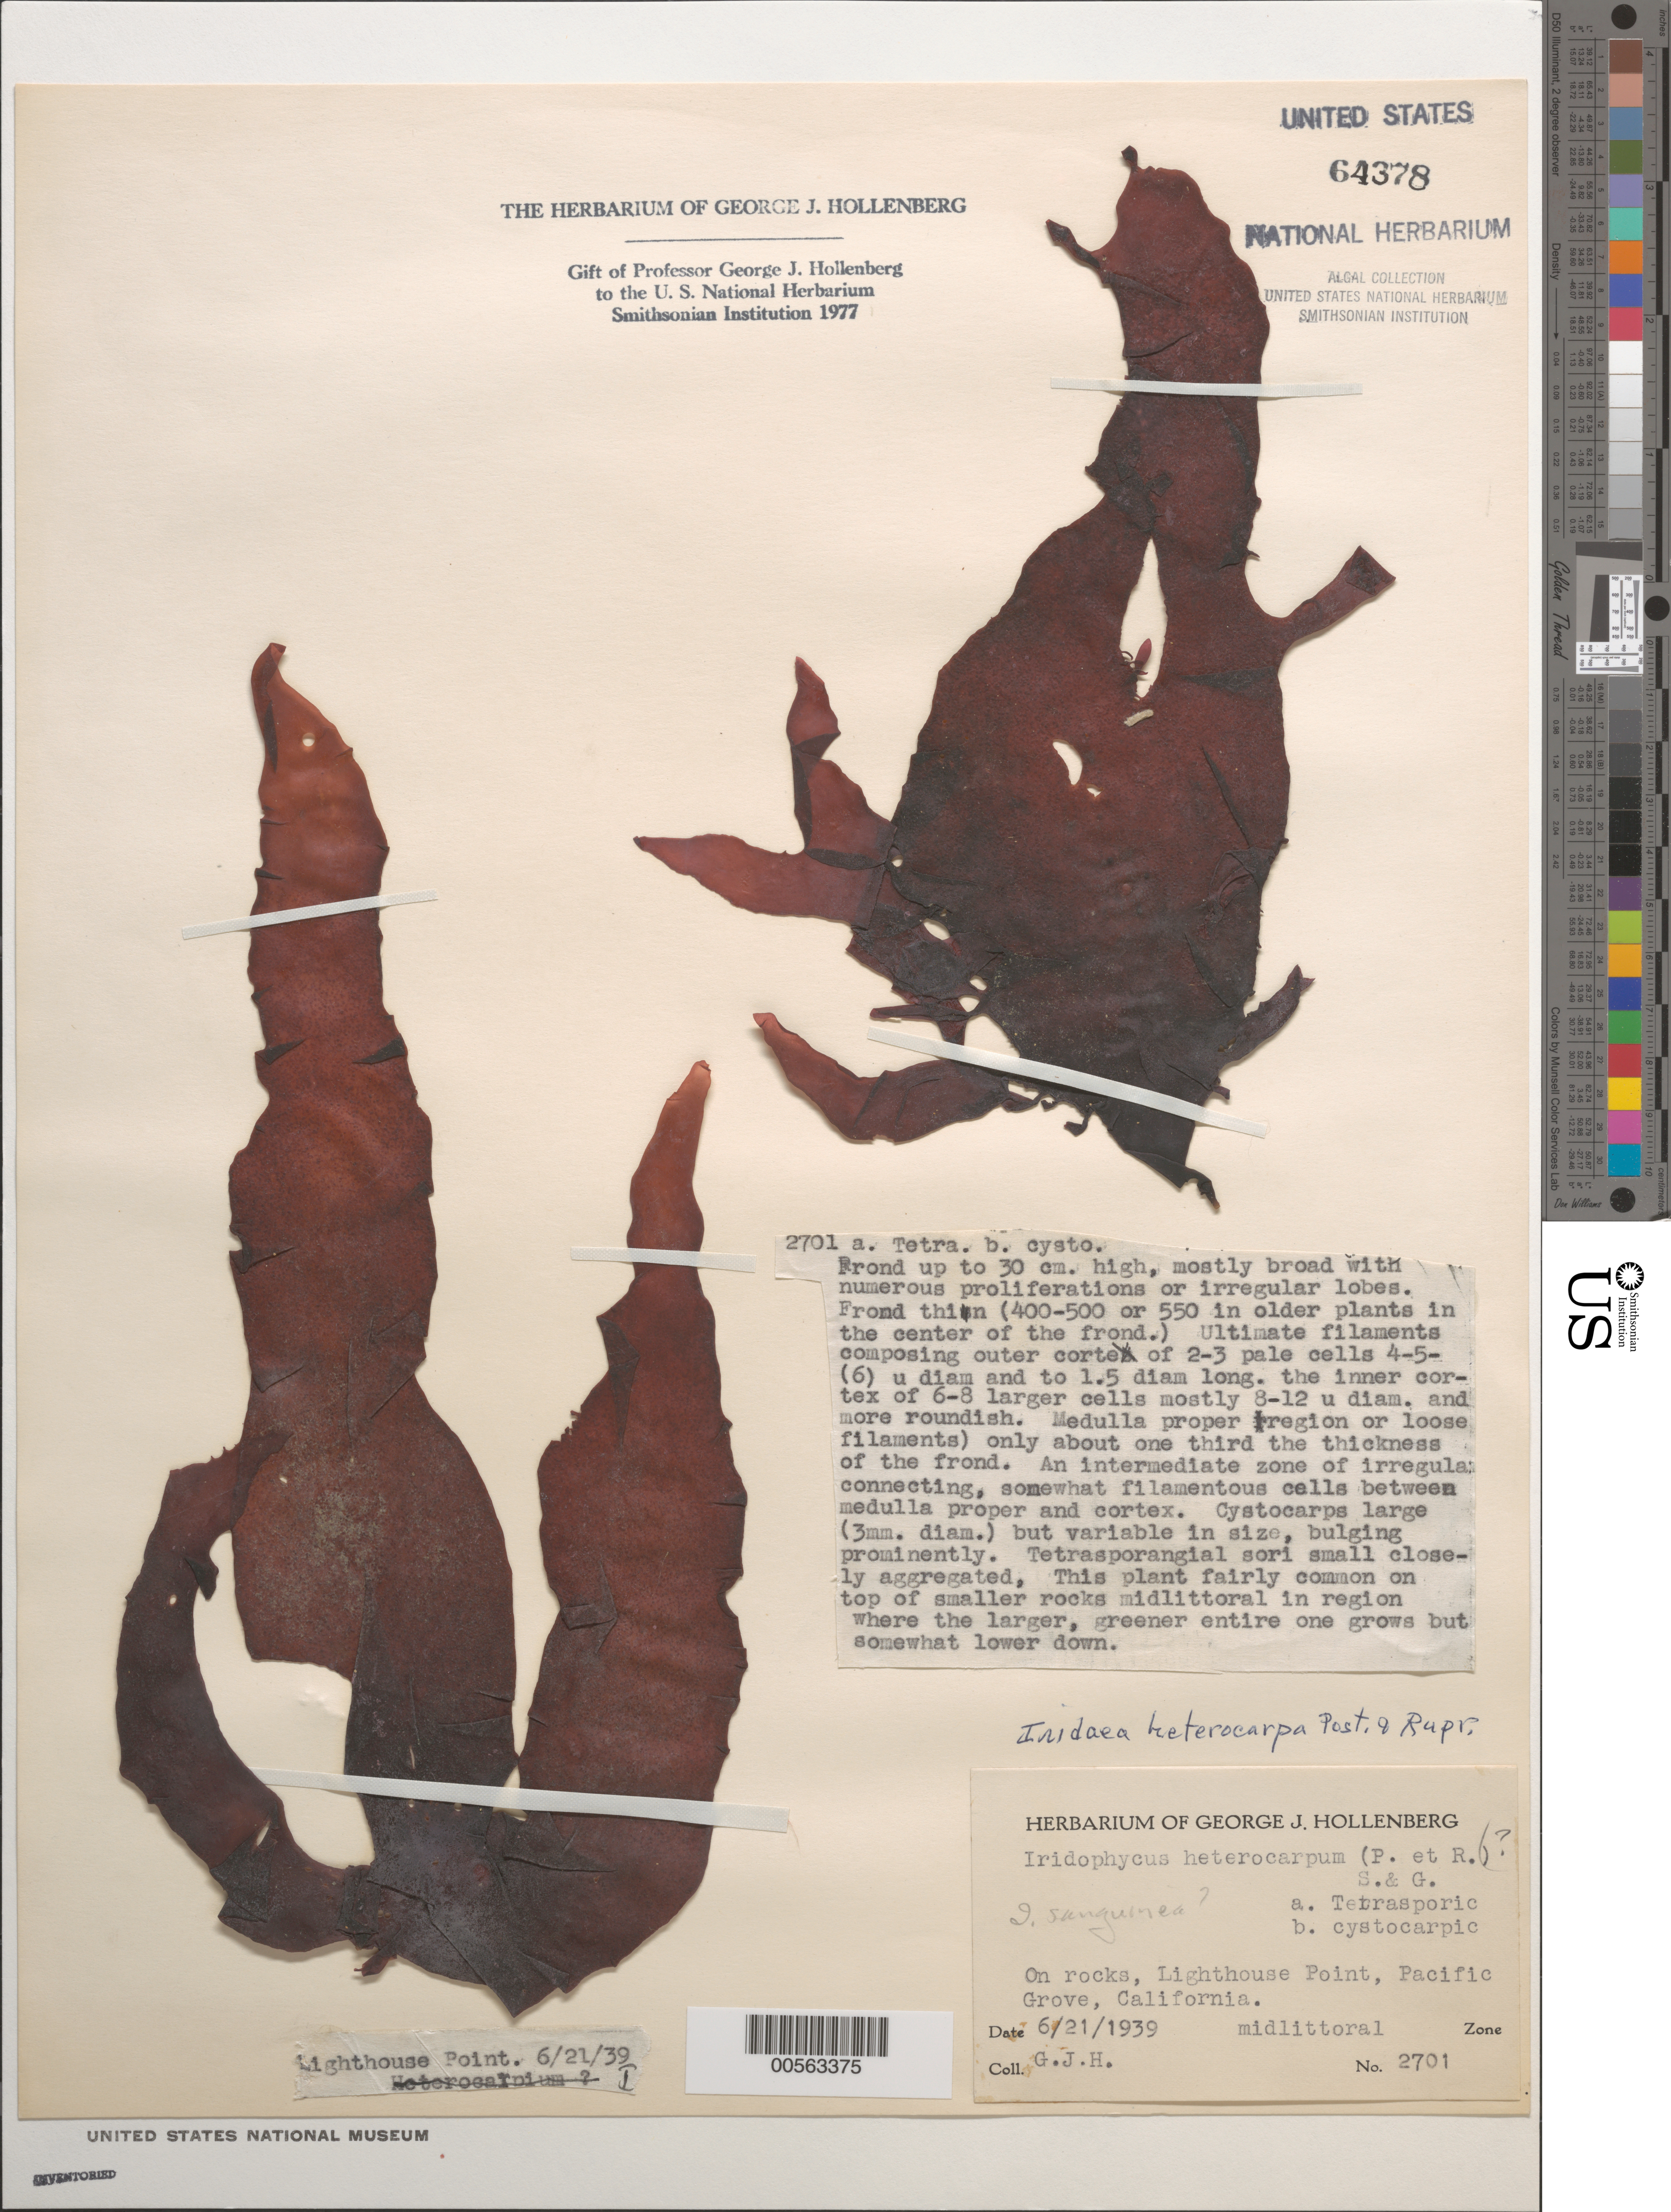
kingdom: Plantae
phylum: Rhodophyta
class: Florideophyceae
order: Gigartinales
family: Gigartinaceae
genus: Chondrus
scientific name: Chondrus crispus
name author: Stackh.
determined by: Algae name updating Project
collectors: G. Hollenberg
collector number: GJH 2701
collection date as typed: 21 Jun 1939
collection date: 1939-06-21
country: United States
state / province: California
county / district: Monterey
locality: Lighthouse Point, Pacific Grove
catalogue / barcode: US 64378